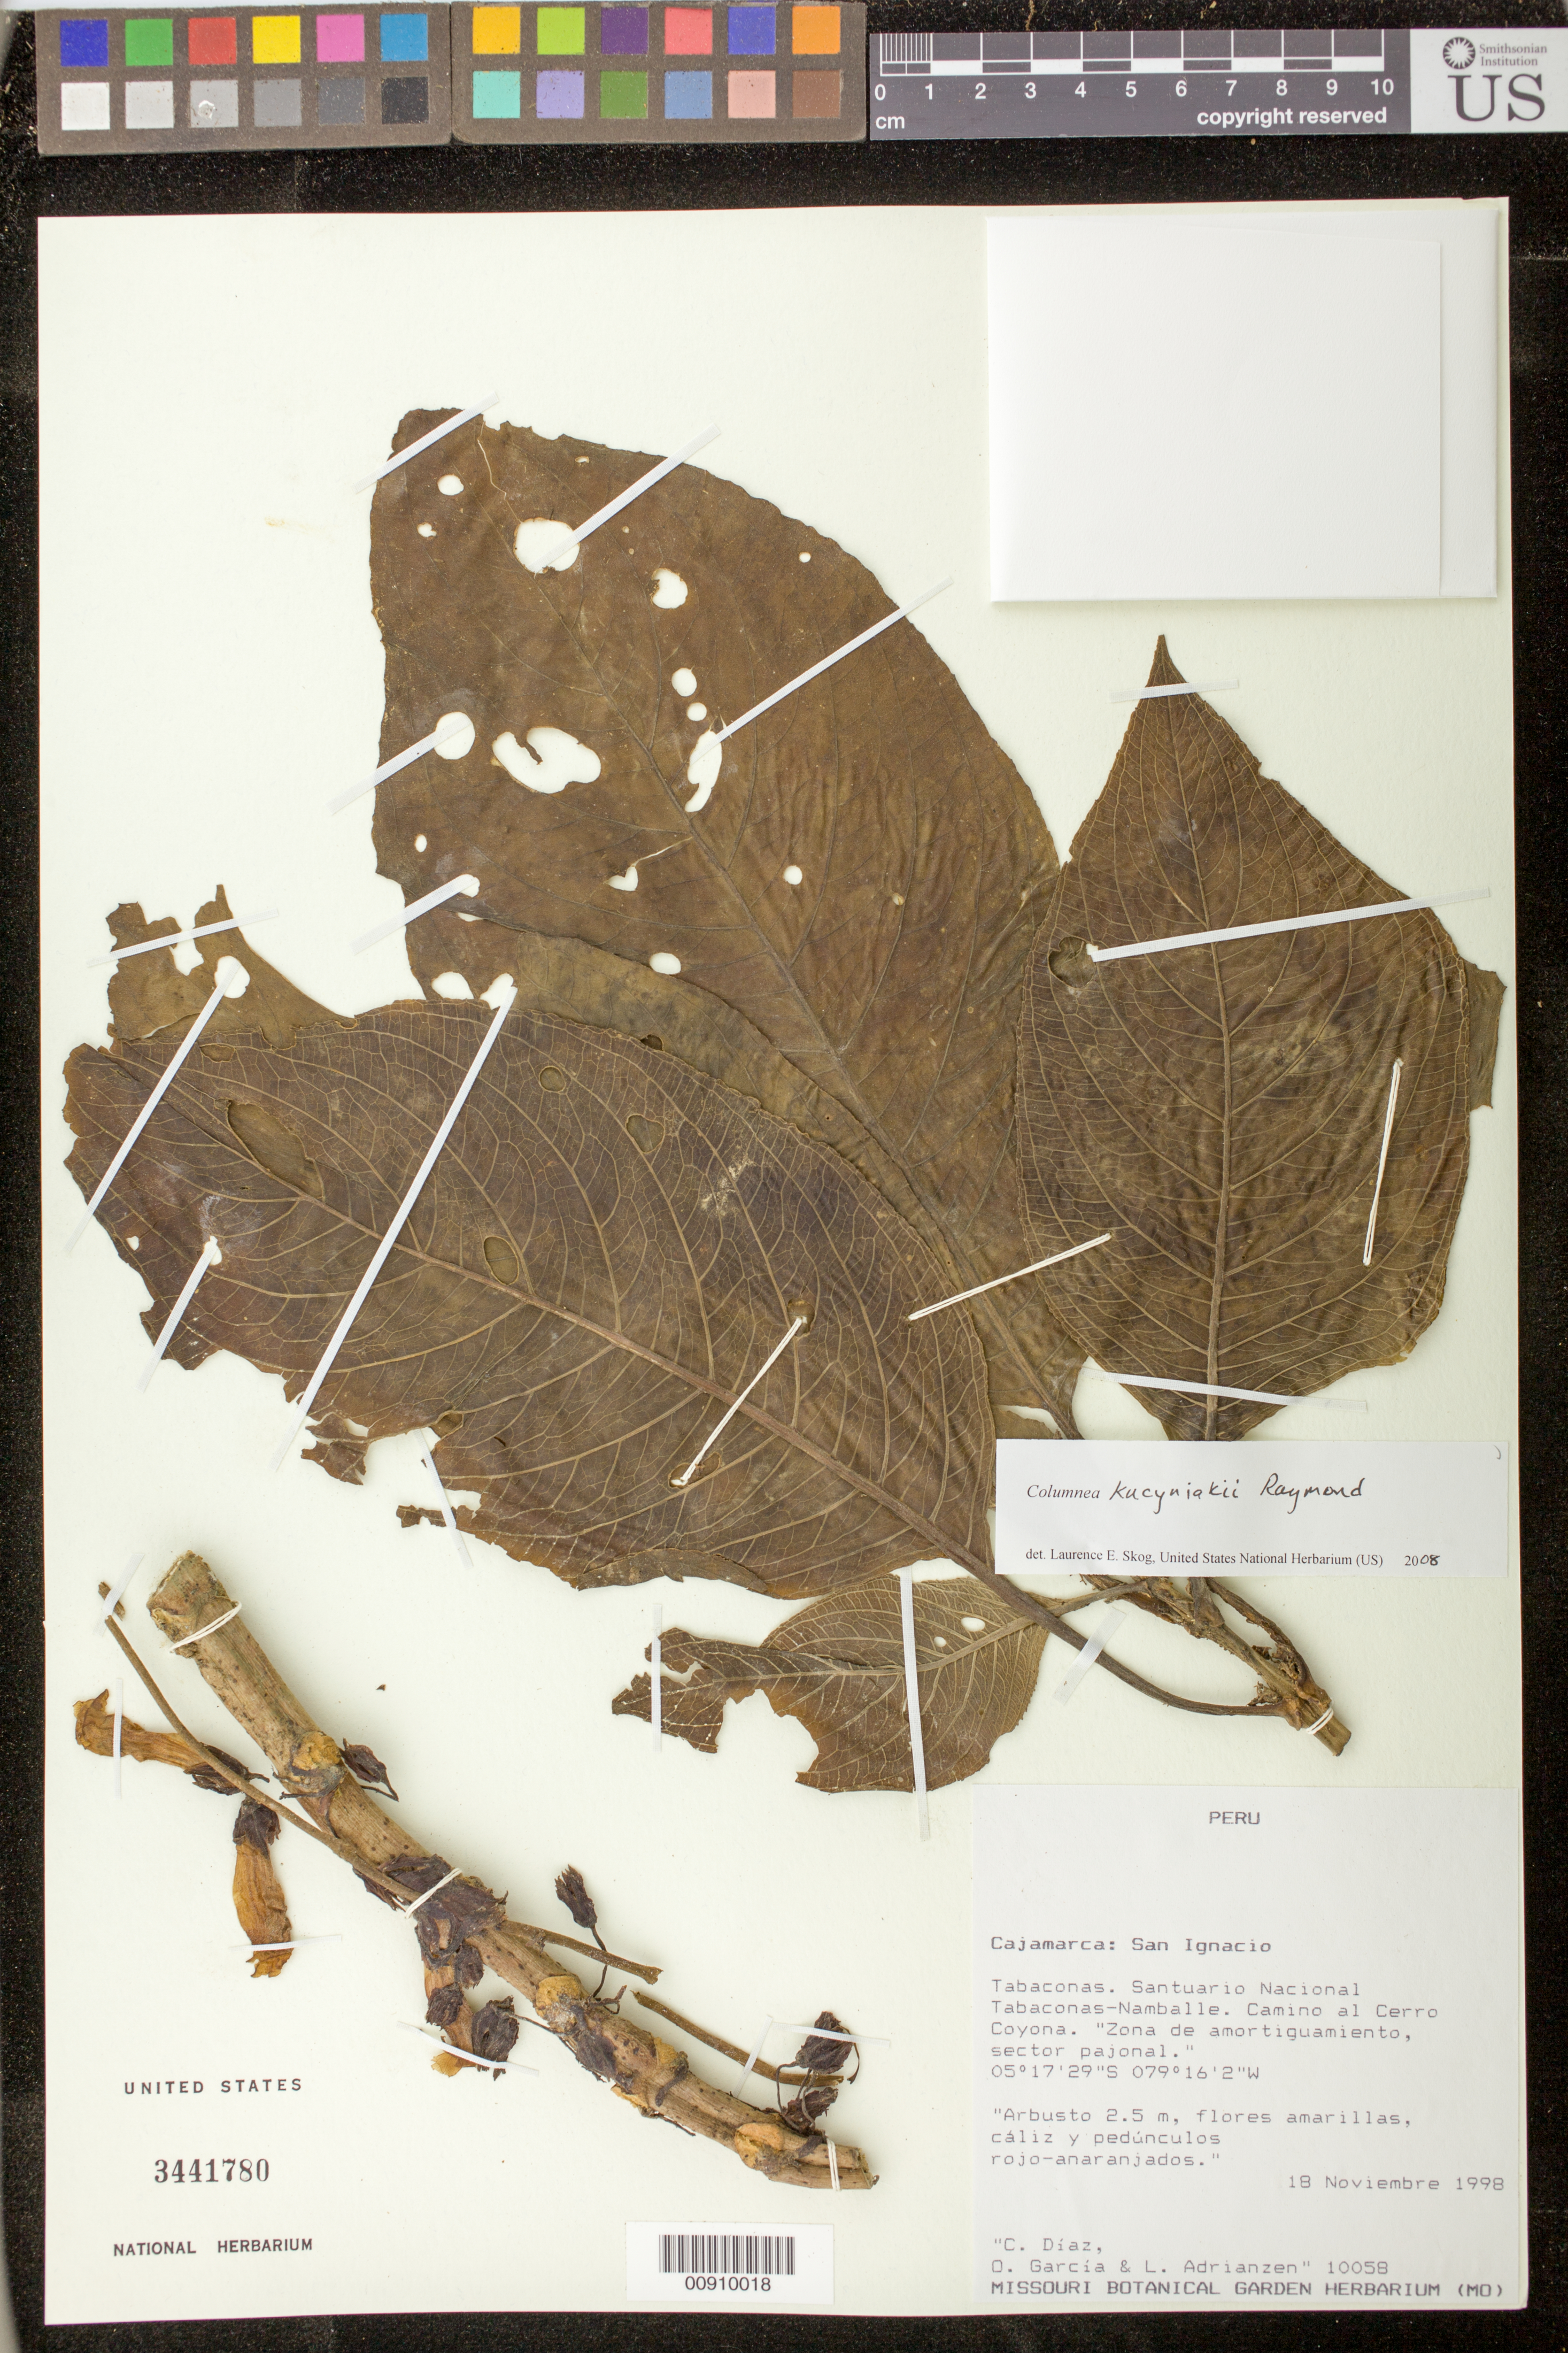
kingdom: Plantae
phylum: Tracheophyta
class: Magnoliopsida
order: Lamiales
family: Gesneriaceae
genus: Columnea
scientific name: Columnea kucyniakii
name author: Raymond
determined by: Skog, Laurence E.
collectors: C. Díaz S., O. Garcia & L. Adrianzen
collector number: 10058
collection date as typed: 18 Nov 1998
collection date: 1998-11-18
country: Peru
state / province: Cajamarca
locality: Cajamarca: San Ignacio. Tabaconas, Santuario Nacional Tabaconas-Namballe, Camino al Cerro Coyono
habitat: Zona de amortiguamiento, sector pajonal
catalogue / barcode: US 3441780